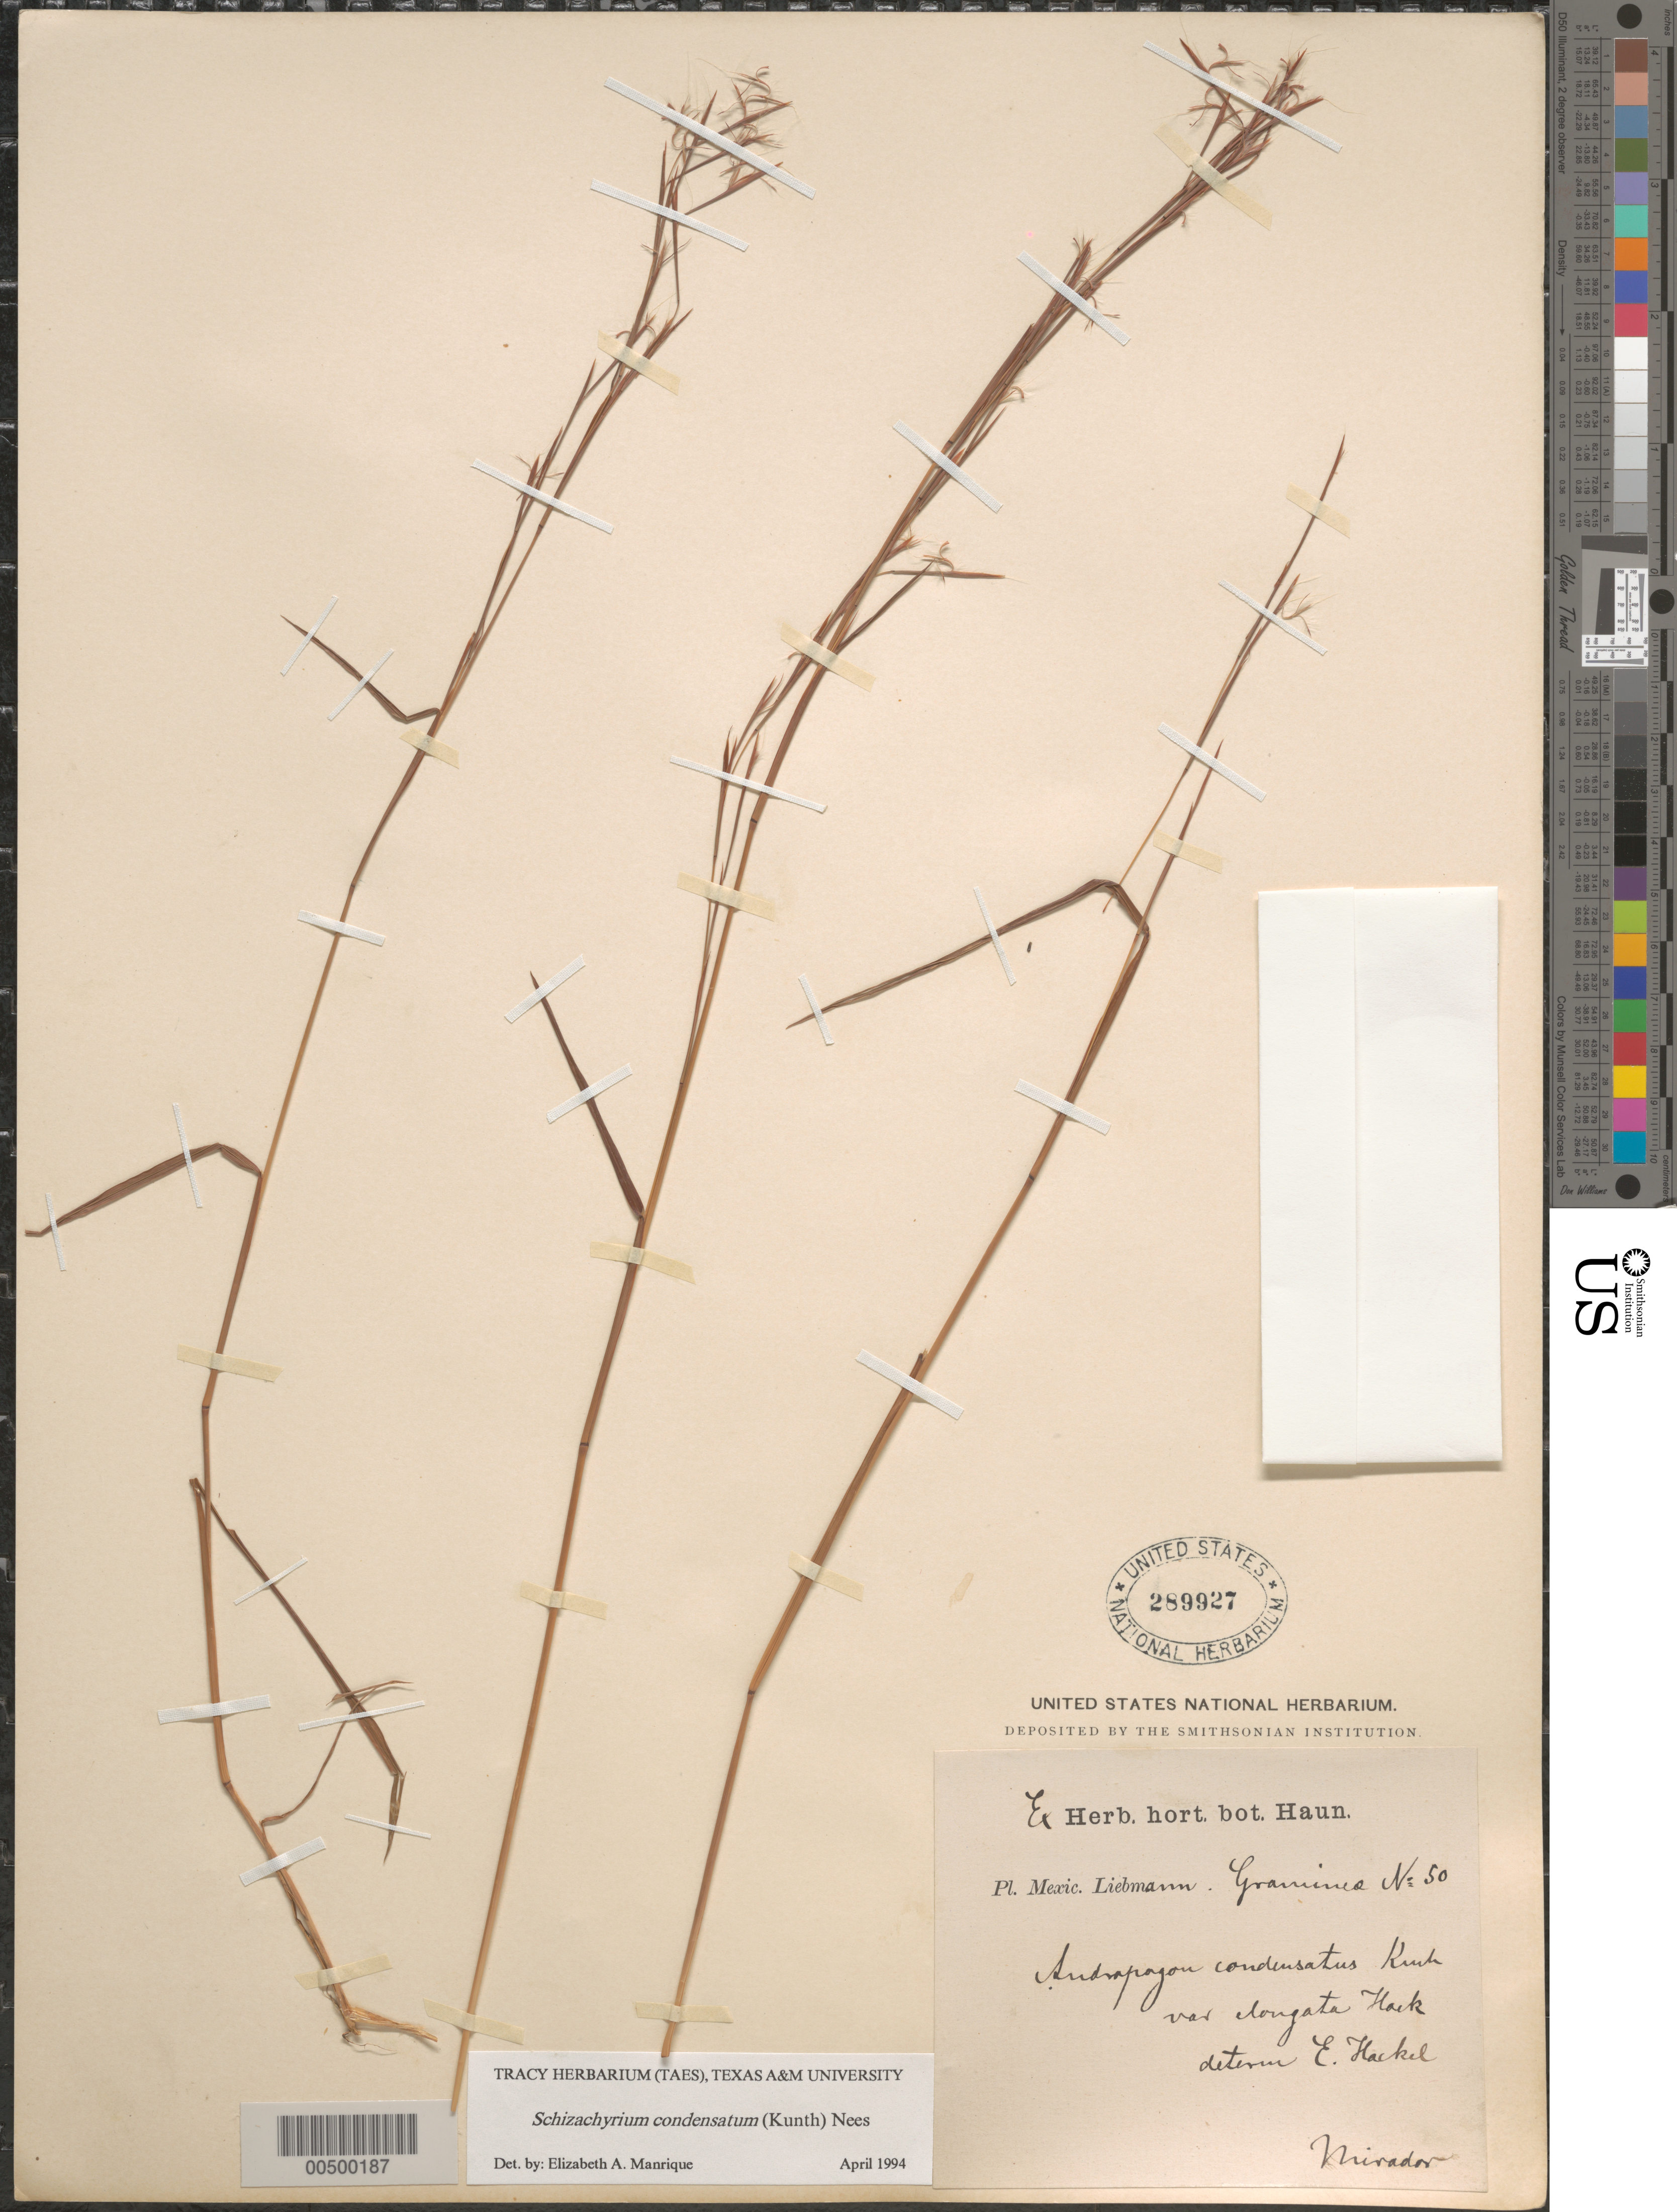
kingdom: Plantae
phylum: Tracheophyta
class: Liliopsida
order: Poales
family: Poaceae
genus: Schizachyrium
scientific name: Schizachyrium condensatum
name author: (Kunth) Nees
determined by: Manrique, E. A.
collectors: F. M. Liebmann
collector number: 50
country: Mexico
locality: Mirador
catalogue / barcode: US 289927